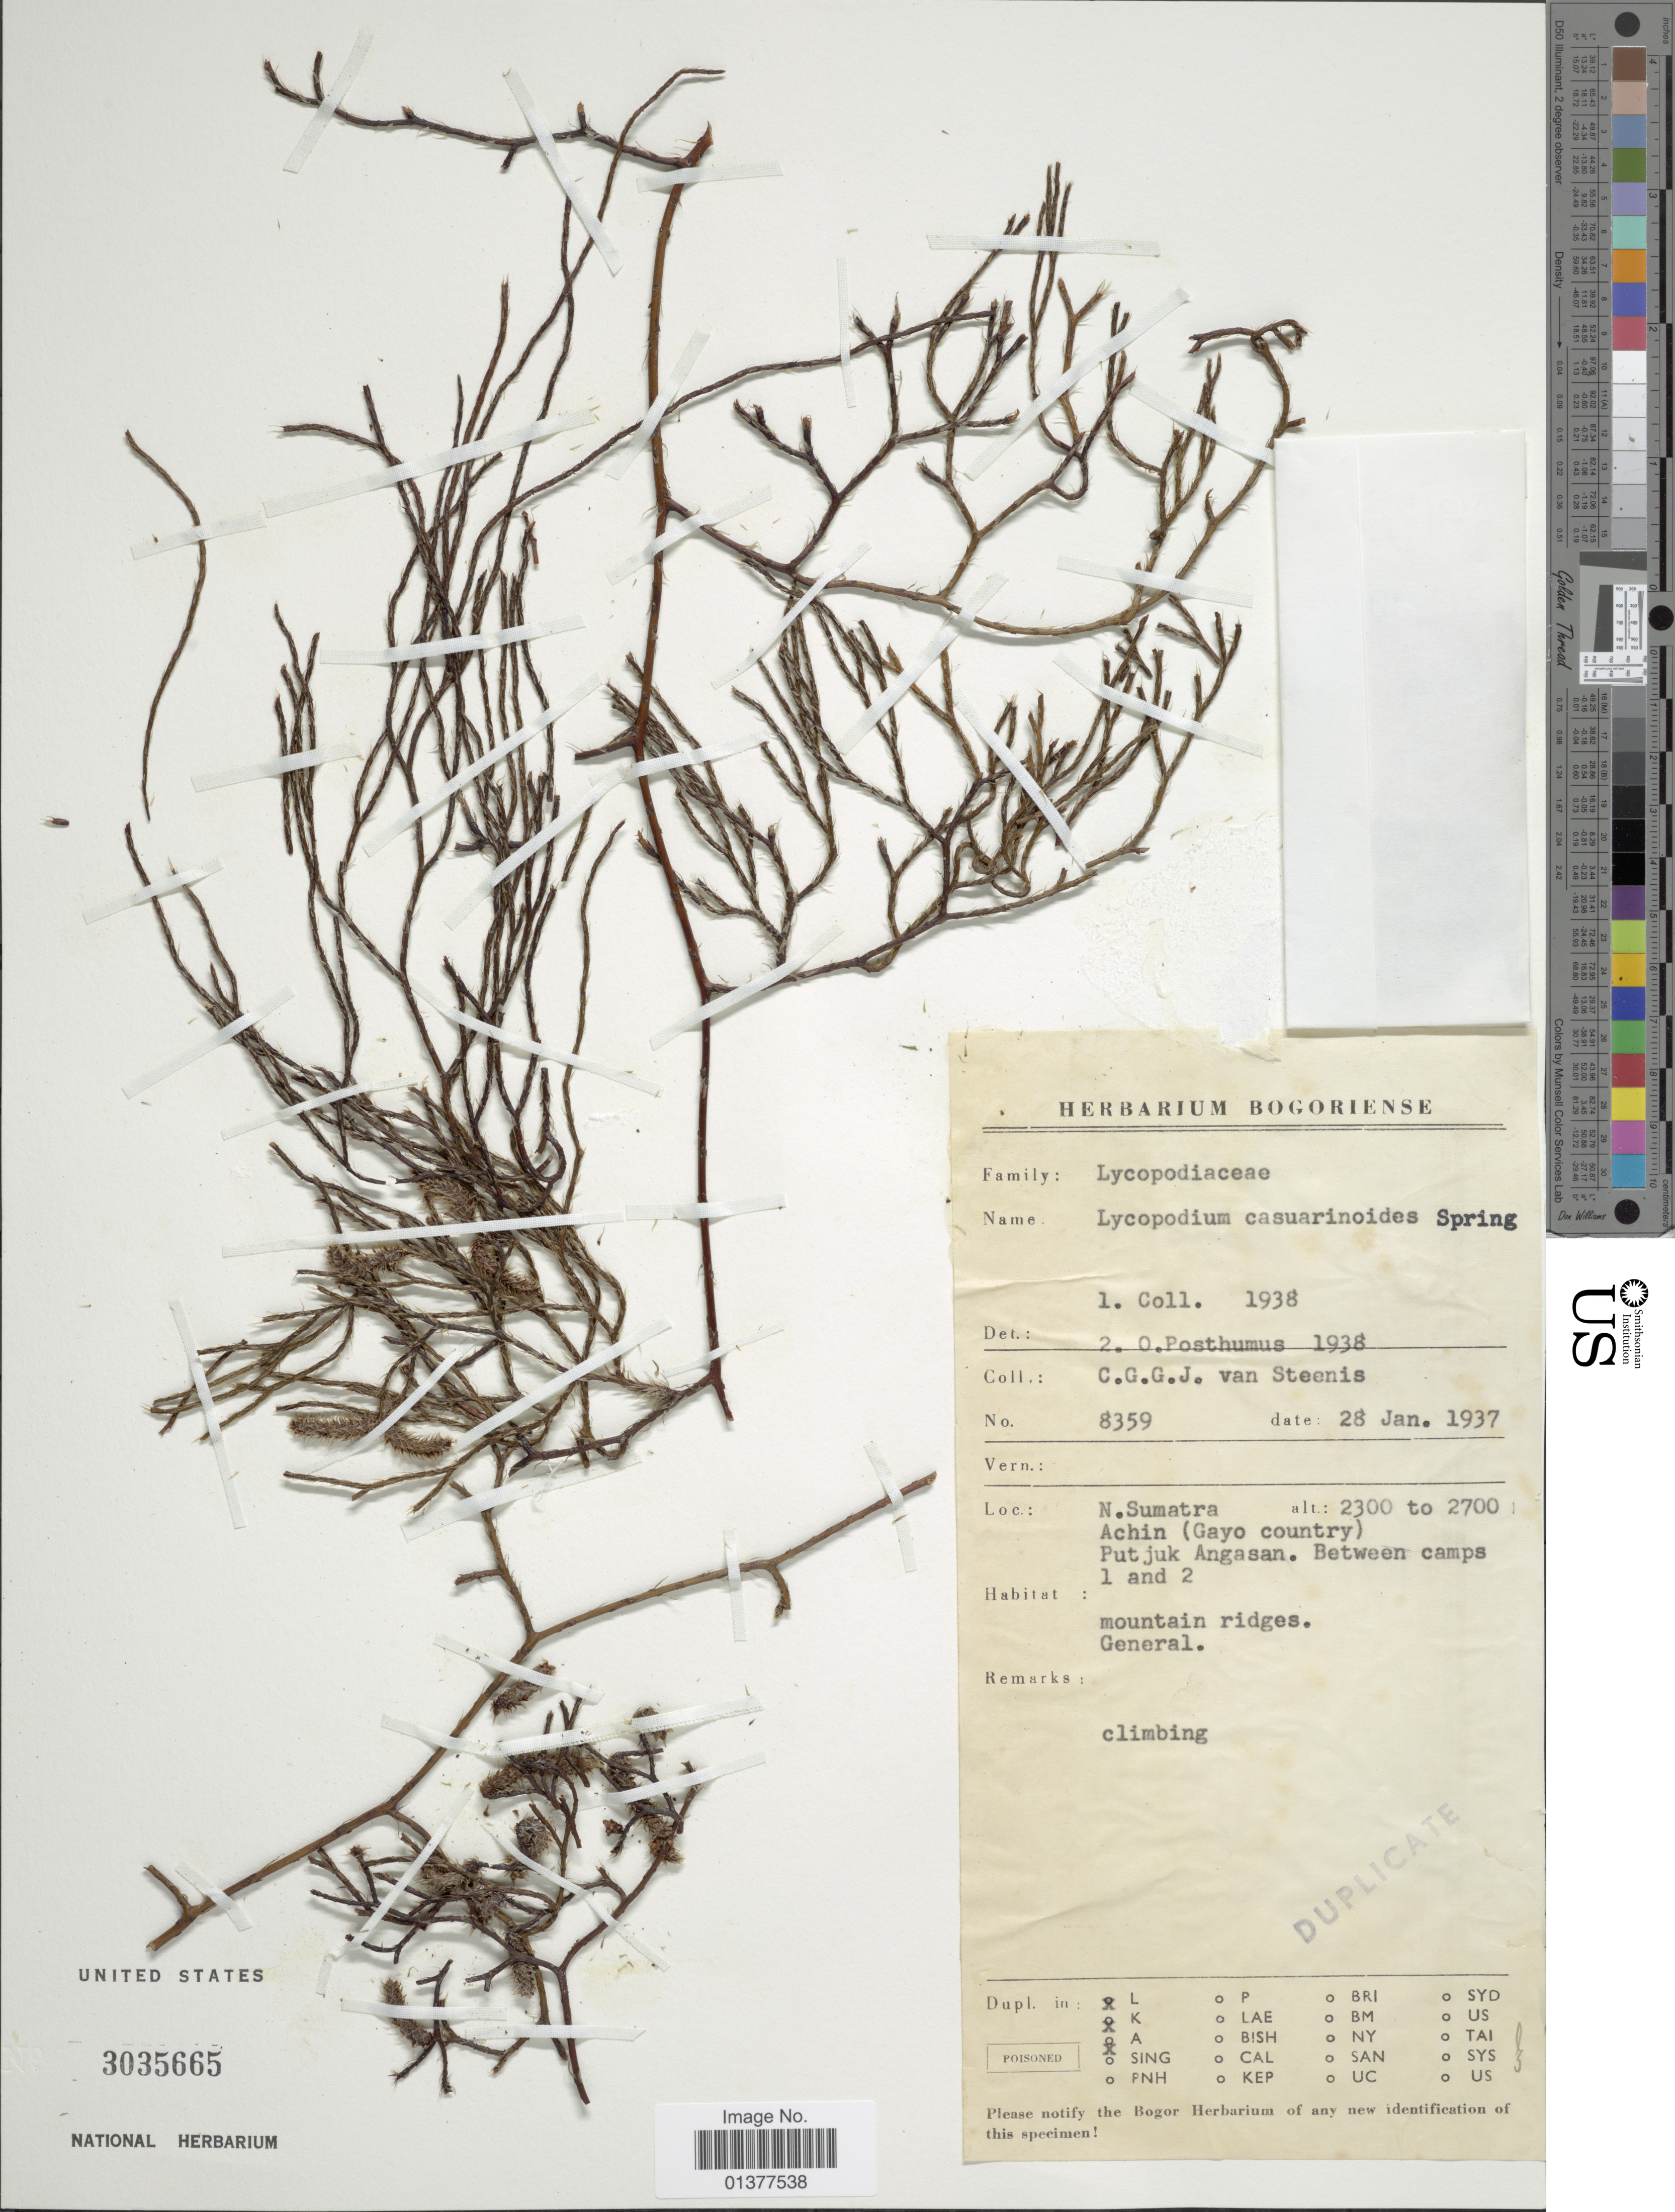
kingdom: Plantae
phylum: Tracheophyta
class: Lycopodiopsida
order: Lycopodiales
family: Lycopodiaceae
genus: Lycopodiastrum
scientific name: Lycopodiastrum casuarinoides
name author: (Spring) Holub ex R.D. Dixit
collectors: C. G. van Steenis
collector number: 8359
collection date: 1937-01-28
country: Indonesia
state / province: Sumatra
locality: North Sumatra, Achin(Gayo Country) Putjuk Angasan, between camps 1 and 2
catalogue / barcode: US 3035665